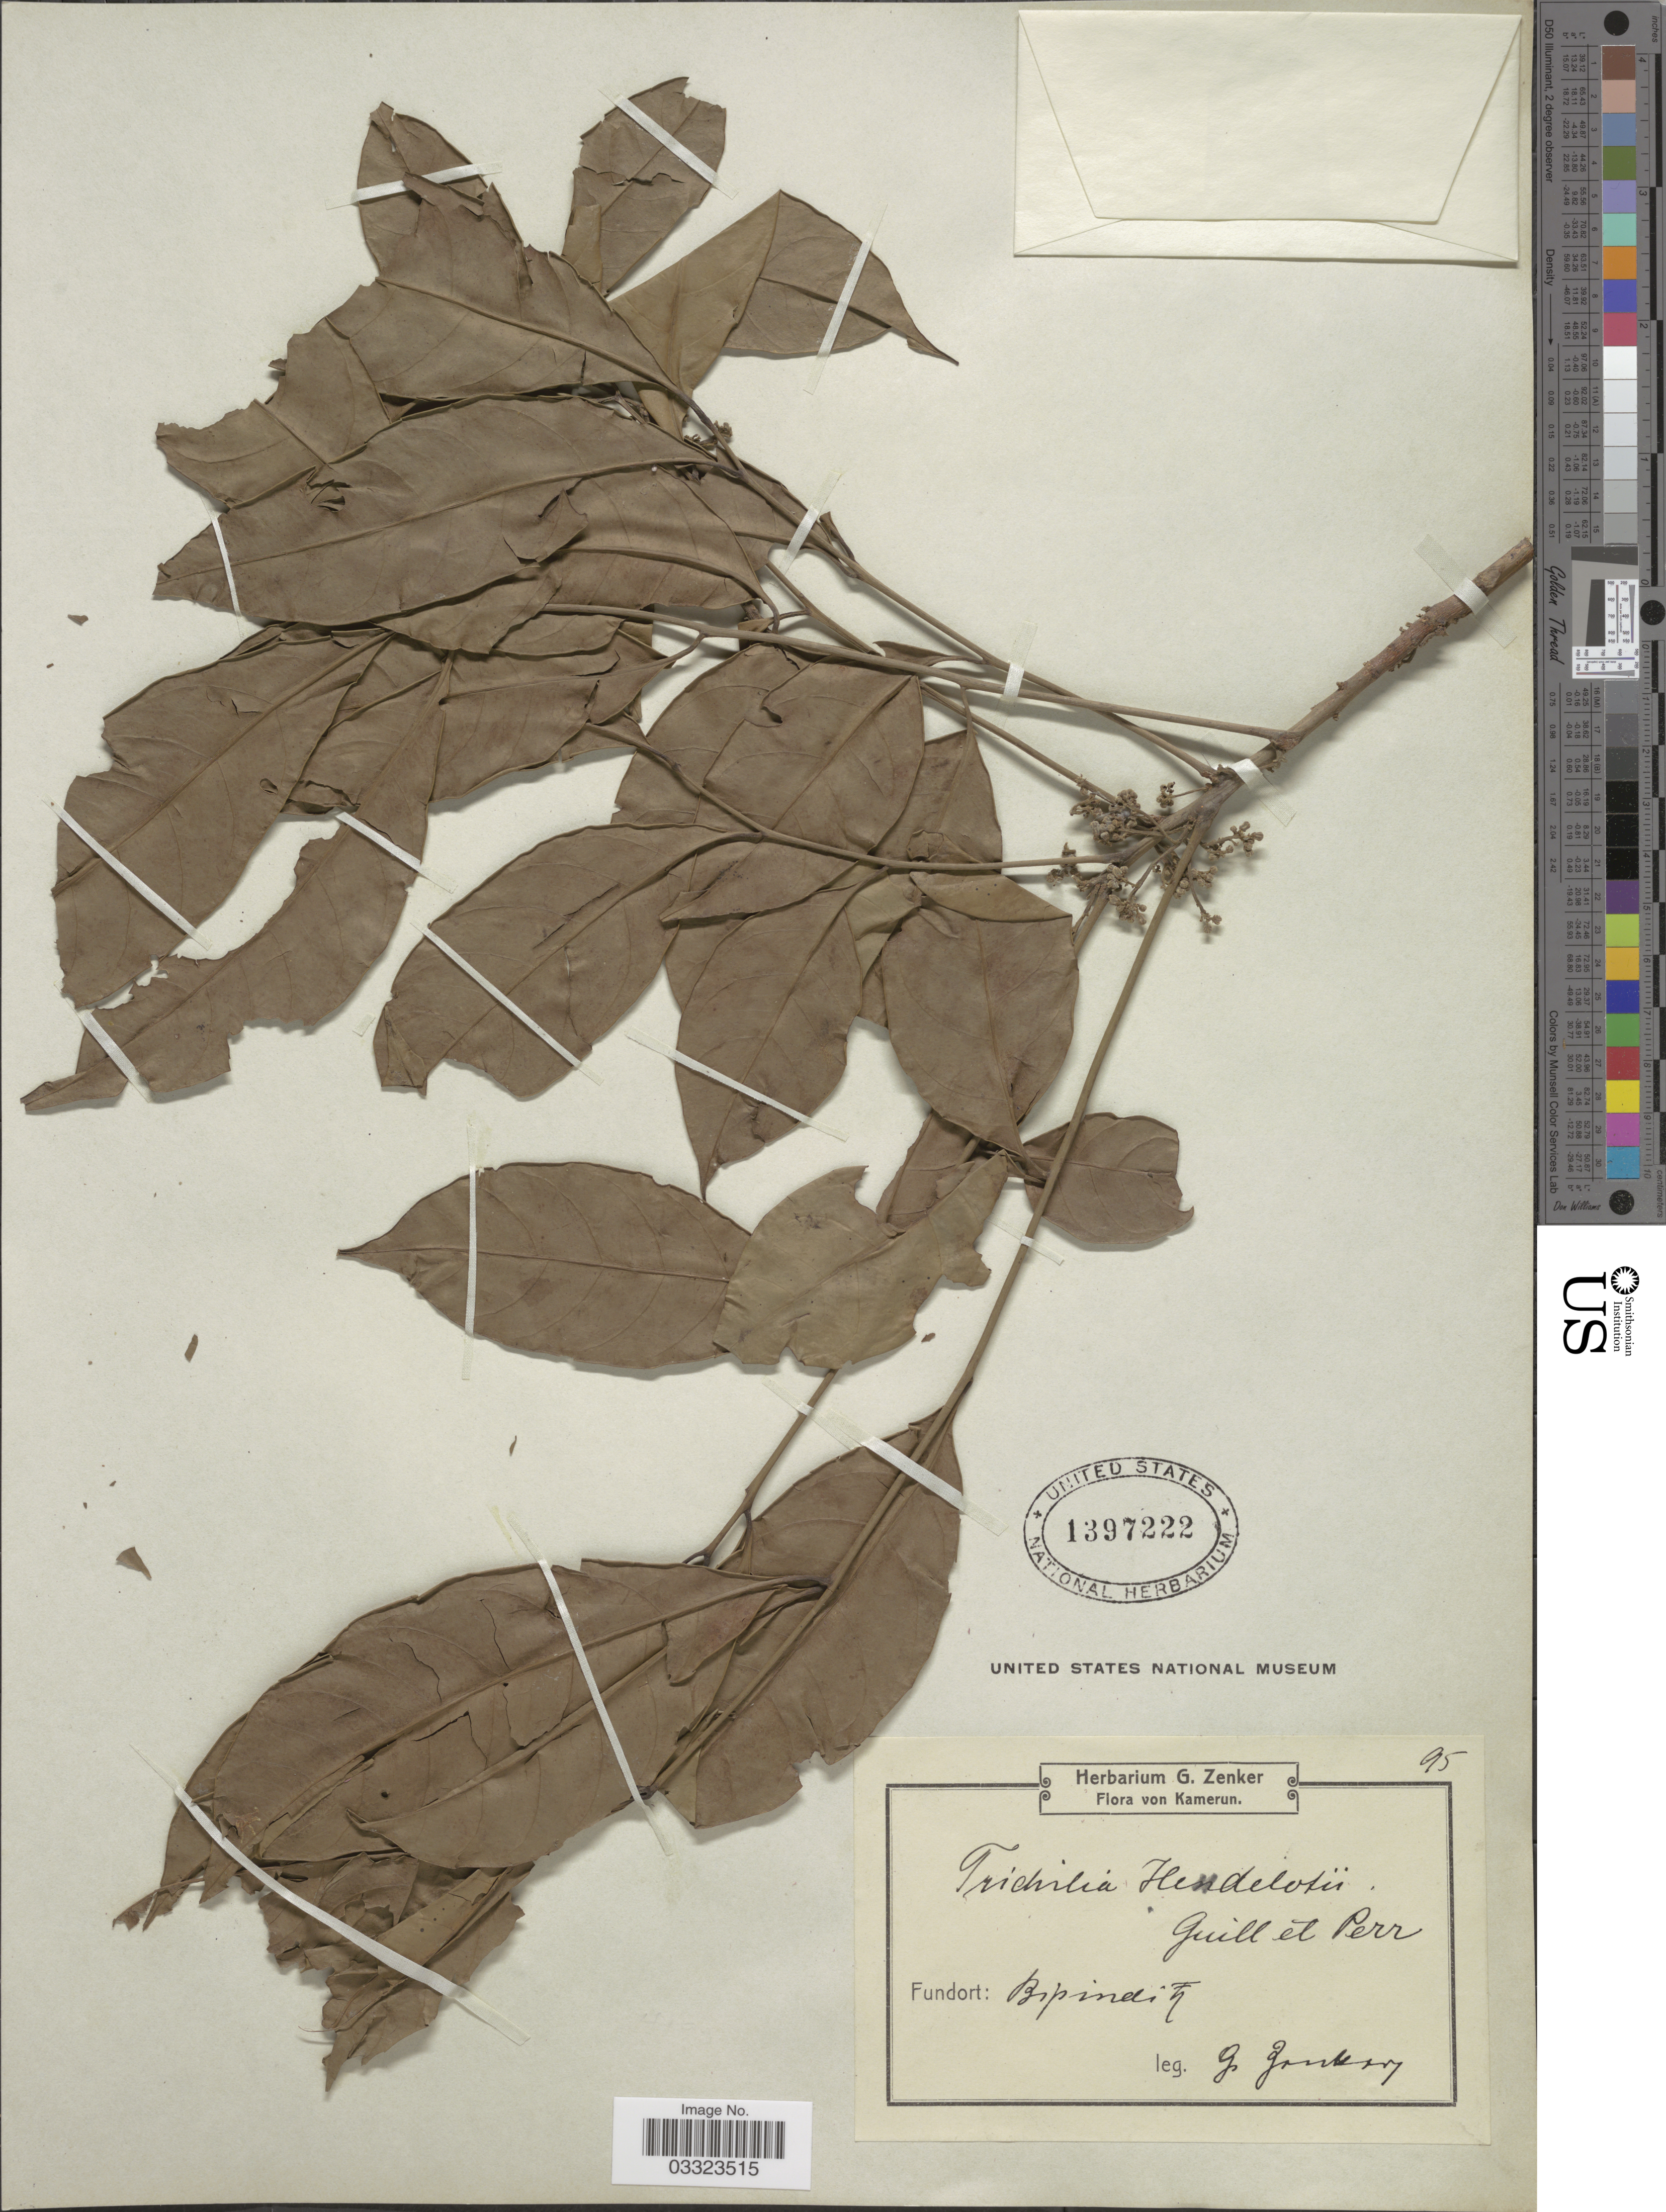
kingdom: Plantae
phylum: Tracheophyta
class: Magnoliopsida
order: Sapindales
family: Meliaceae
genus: Trichilia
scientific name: Trichilia heudelotii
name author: Planch. ex Oliv.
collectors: G. A. Zenker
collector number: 95?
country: Cameroon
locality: Kamerun. Bipindi.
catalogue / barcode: US 1397222